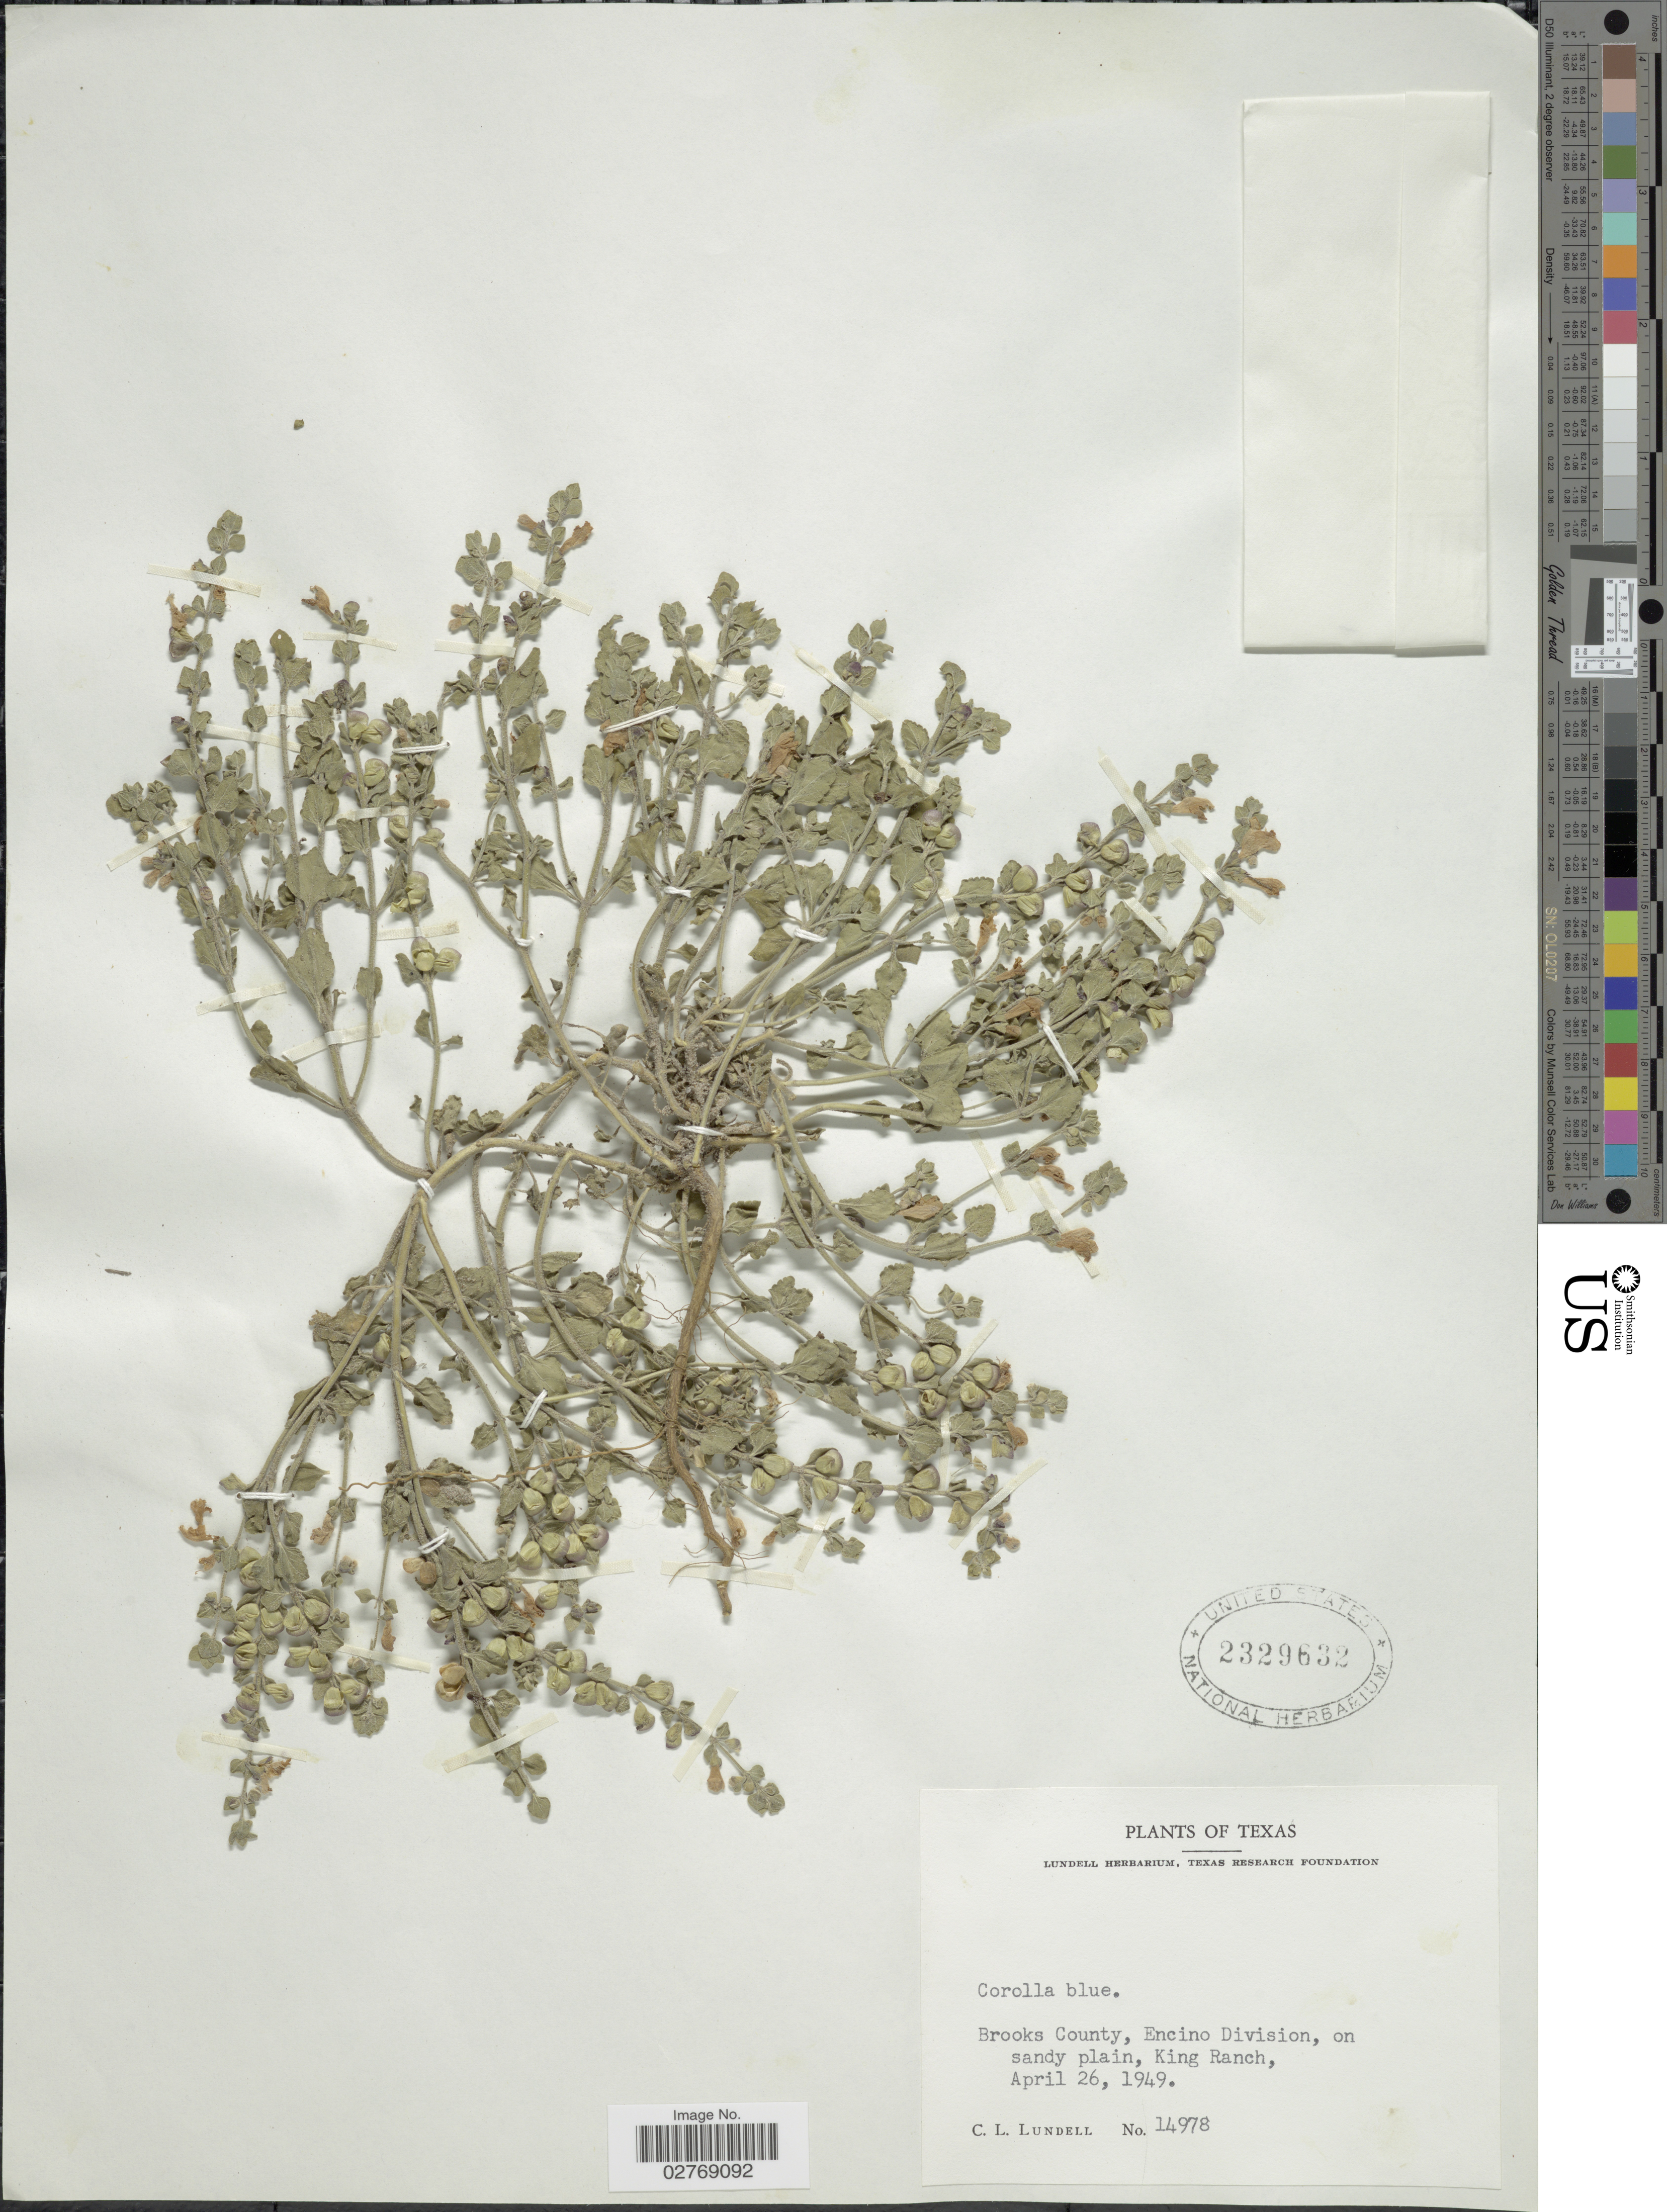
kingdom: Plantae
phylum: Tracheophyta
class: Magnoliopsida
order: Lamiales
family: Lamiaceae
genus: Scutellaria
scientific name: Scutellaria sp.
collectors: C. L. Lundell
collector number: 14978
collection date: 1949-04-26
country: United States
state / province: Texas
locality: Brooks County, Encino Division, on sandy plain, King Ranch.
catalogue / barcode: US 2329632